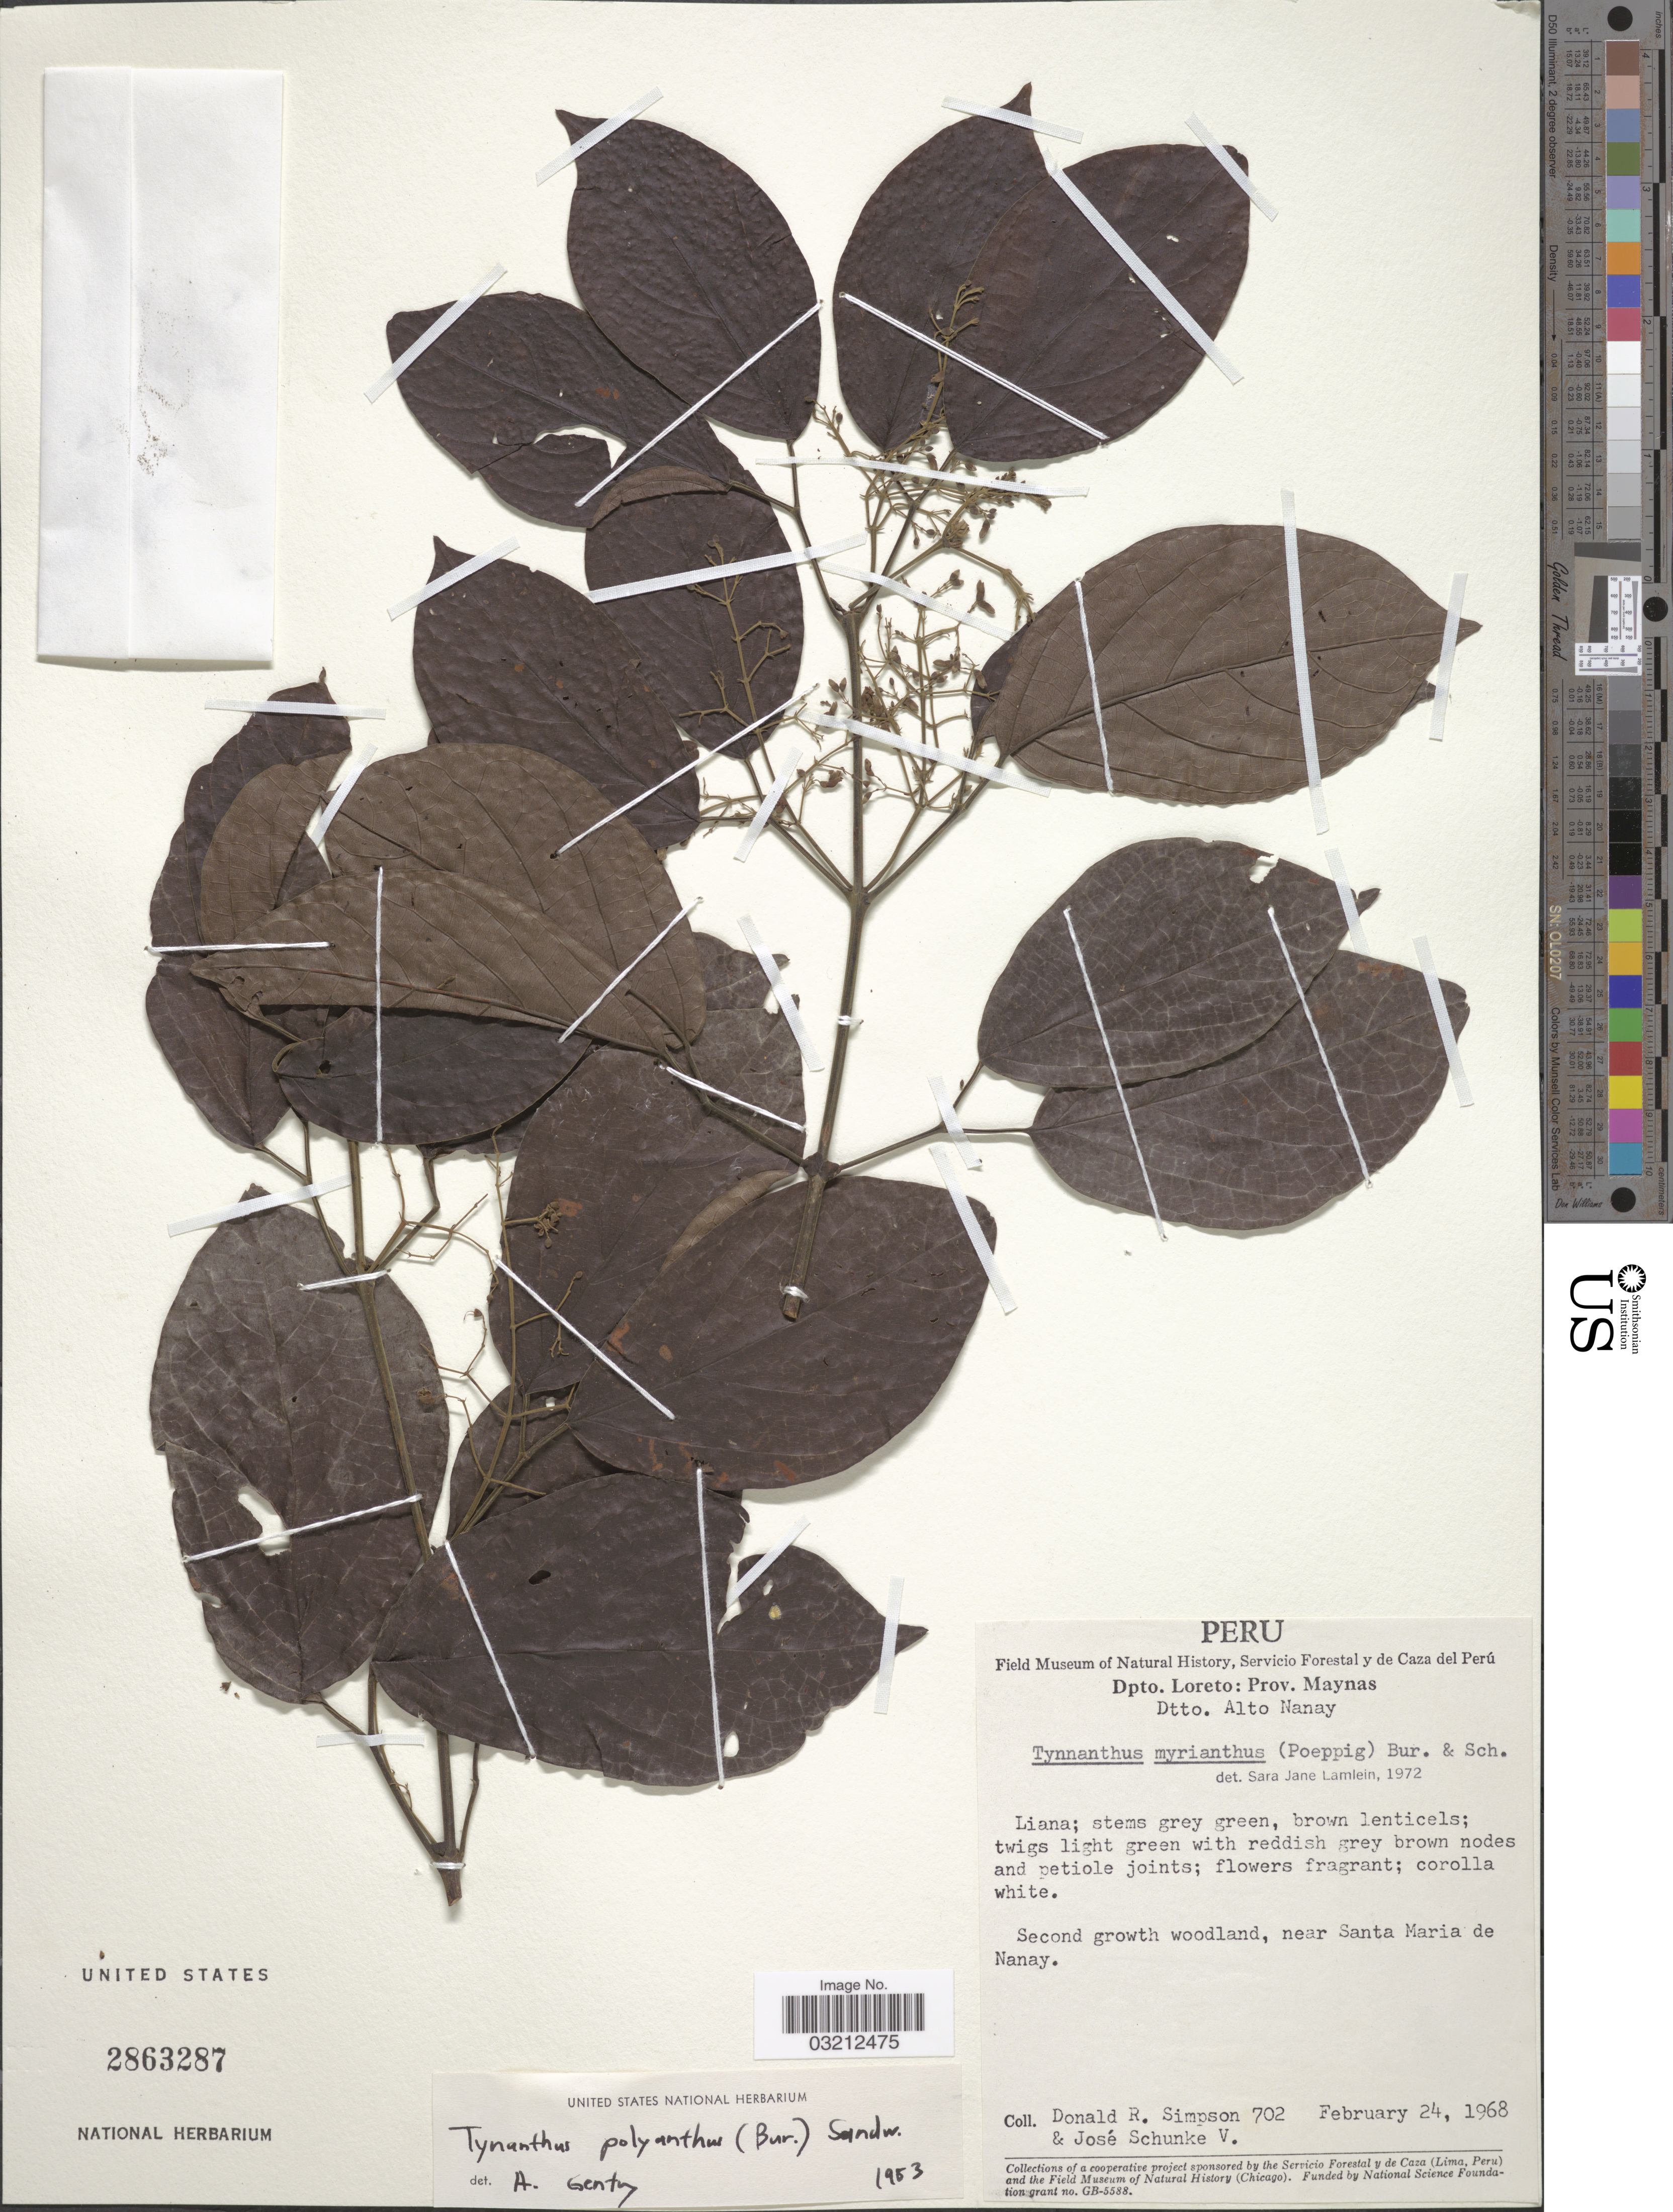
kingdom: Plantae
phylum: Tracheophyta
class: Magnoliopsida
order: Lamiales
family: Bignoniaceae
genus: Tynanthus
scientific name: Tynanthus polyanthus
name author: (Bureau) Sandwith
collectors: D. R. Simpson & J. Schunke Vigo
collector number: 702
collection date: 1968-02-24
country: Peru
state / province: Loreto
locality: Dpto. Loreto: Prov. Maynas. Dtto. Alto Nanay. Second growth woodland, near Santa Maria de Nanay.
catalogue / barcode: US 2863287